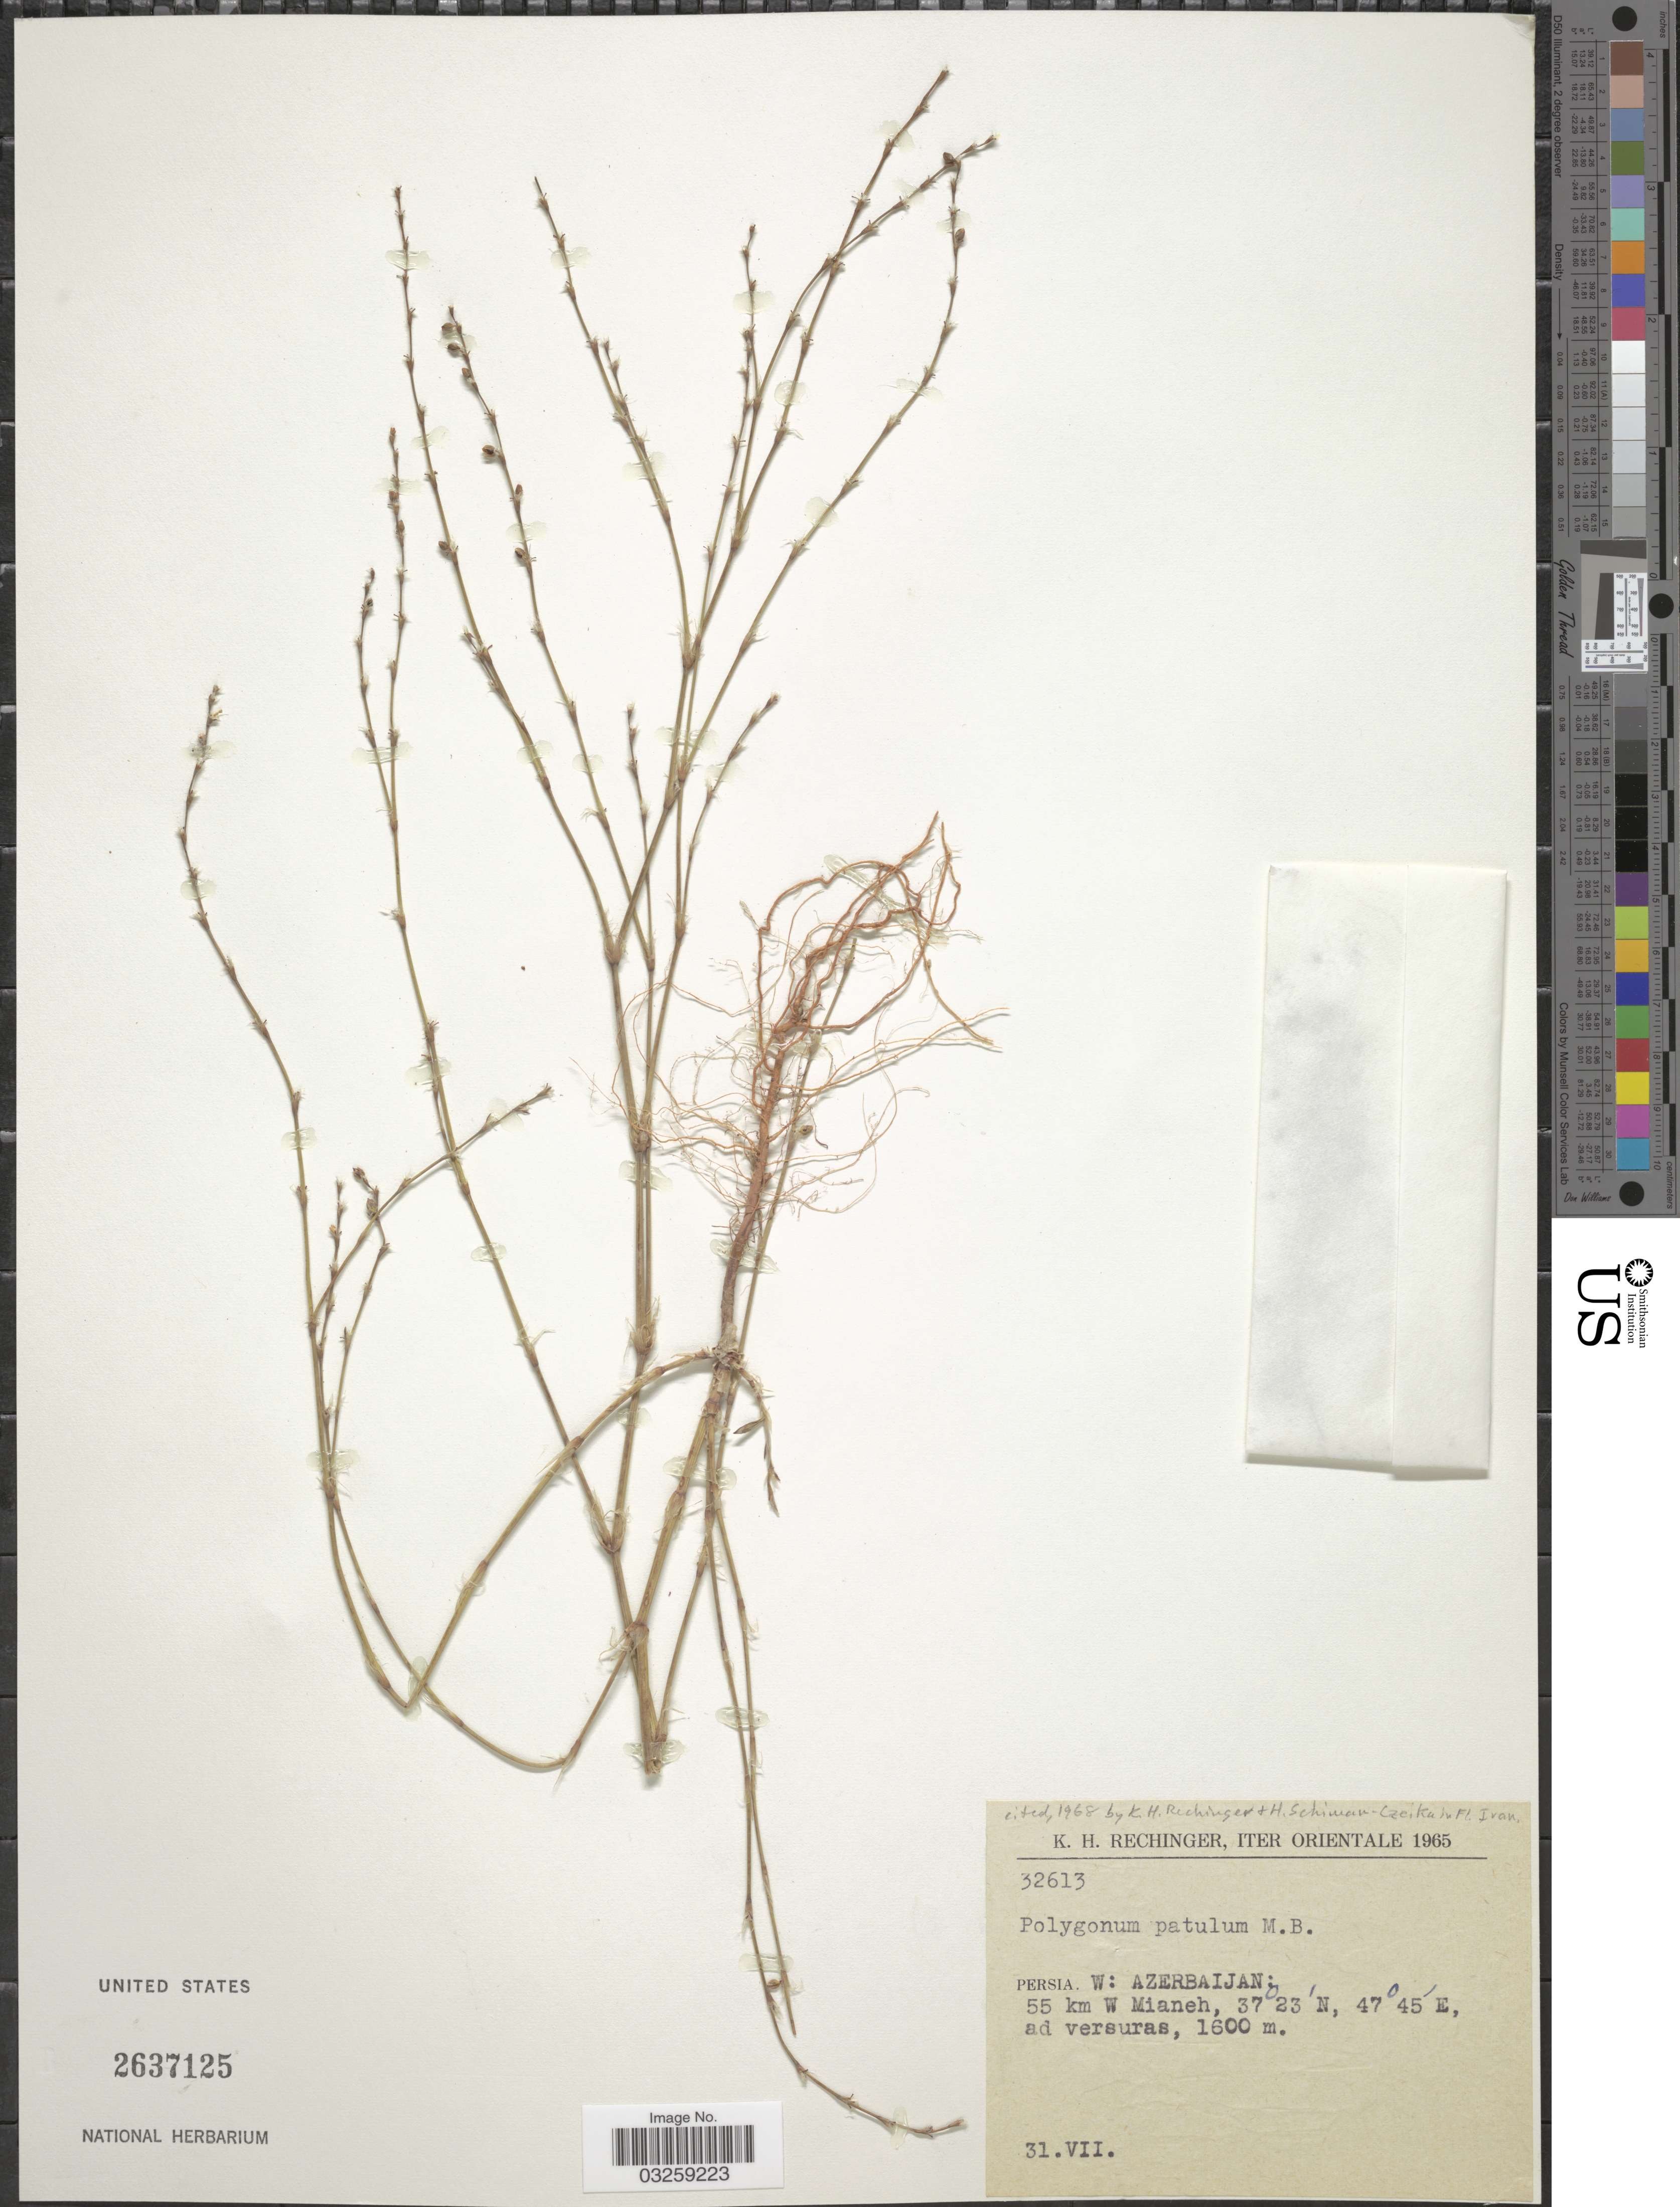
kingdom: Plantae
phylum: Tracheophyta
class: Magnoliopsida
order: Caryophyllales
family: Polygonaceae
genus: Polygonum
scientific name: Polygonum patulum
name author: M. Bieb.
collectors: K. H. Rechinger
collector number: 32613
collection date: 1965-07-31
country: Iran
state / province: West Azarbaijan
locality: Iter Orientale. Persia. W: Azerbaijan: 55 km W Mianeh.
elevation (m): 1600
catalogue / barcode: US 2637125